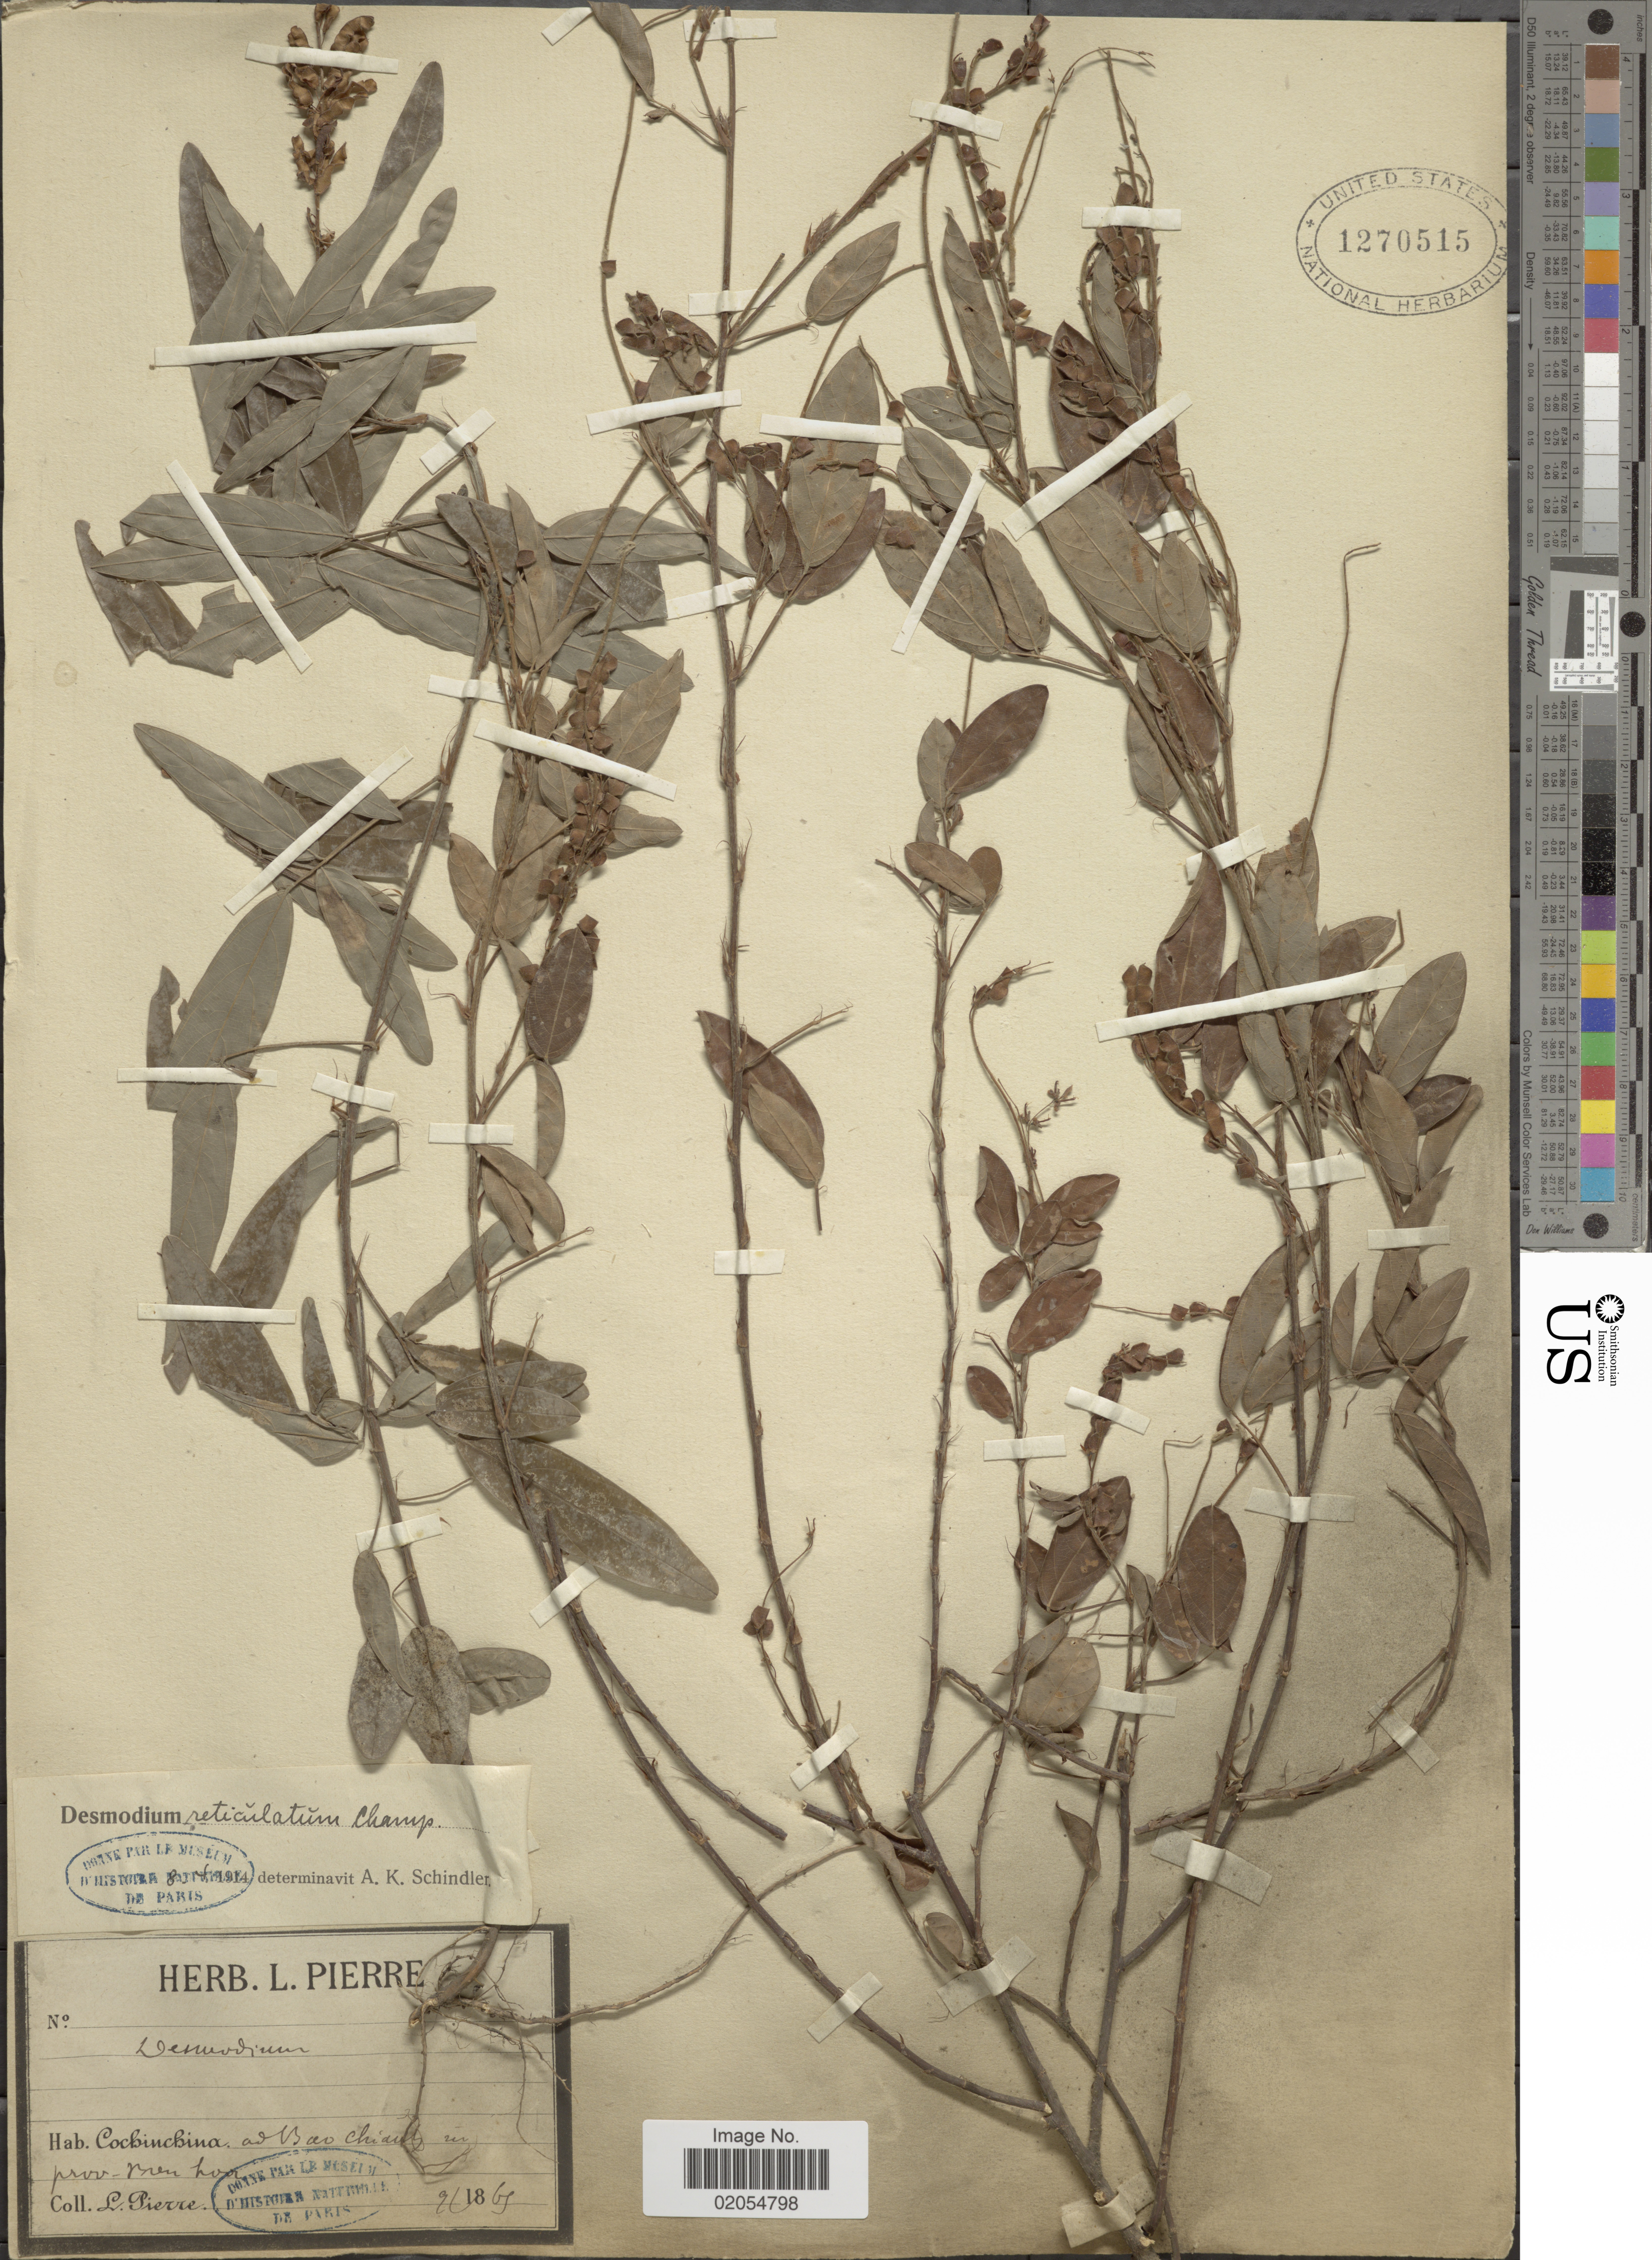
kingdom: Plantae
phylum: Tracheophyta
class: Magnoliopsida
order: Fabales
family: Fabaceae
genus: Grona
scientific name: Grona reticulata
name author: (Champ. ex Benth.) H. Ohashi & K. Ohashi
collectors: L. Pierre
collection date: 1869-09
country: Vietnam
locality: Ad Bao Chiang in prov. Bien hoa [At Bao Chiang in Bien Hoa province]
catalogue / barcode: US 1270515